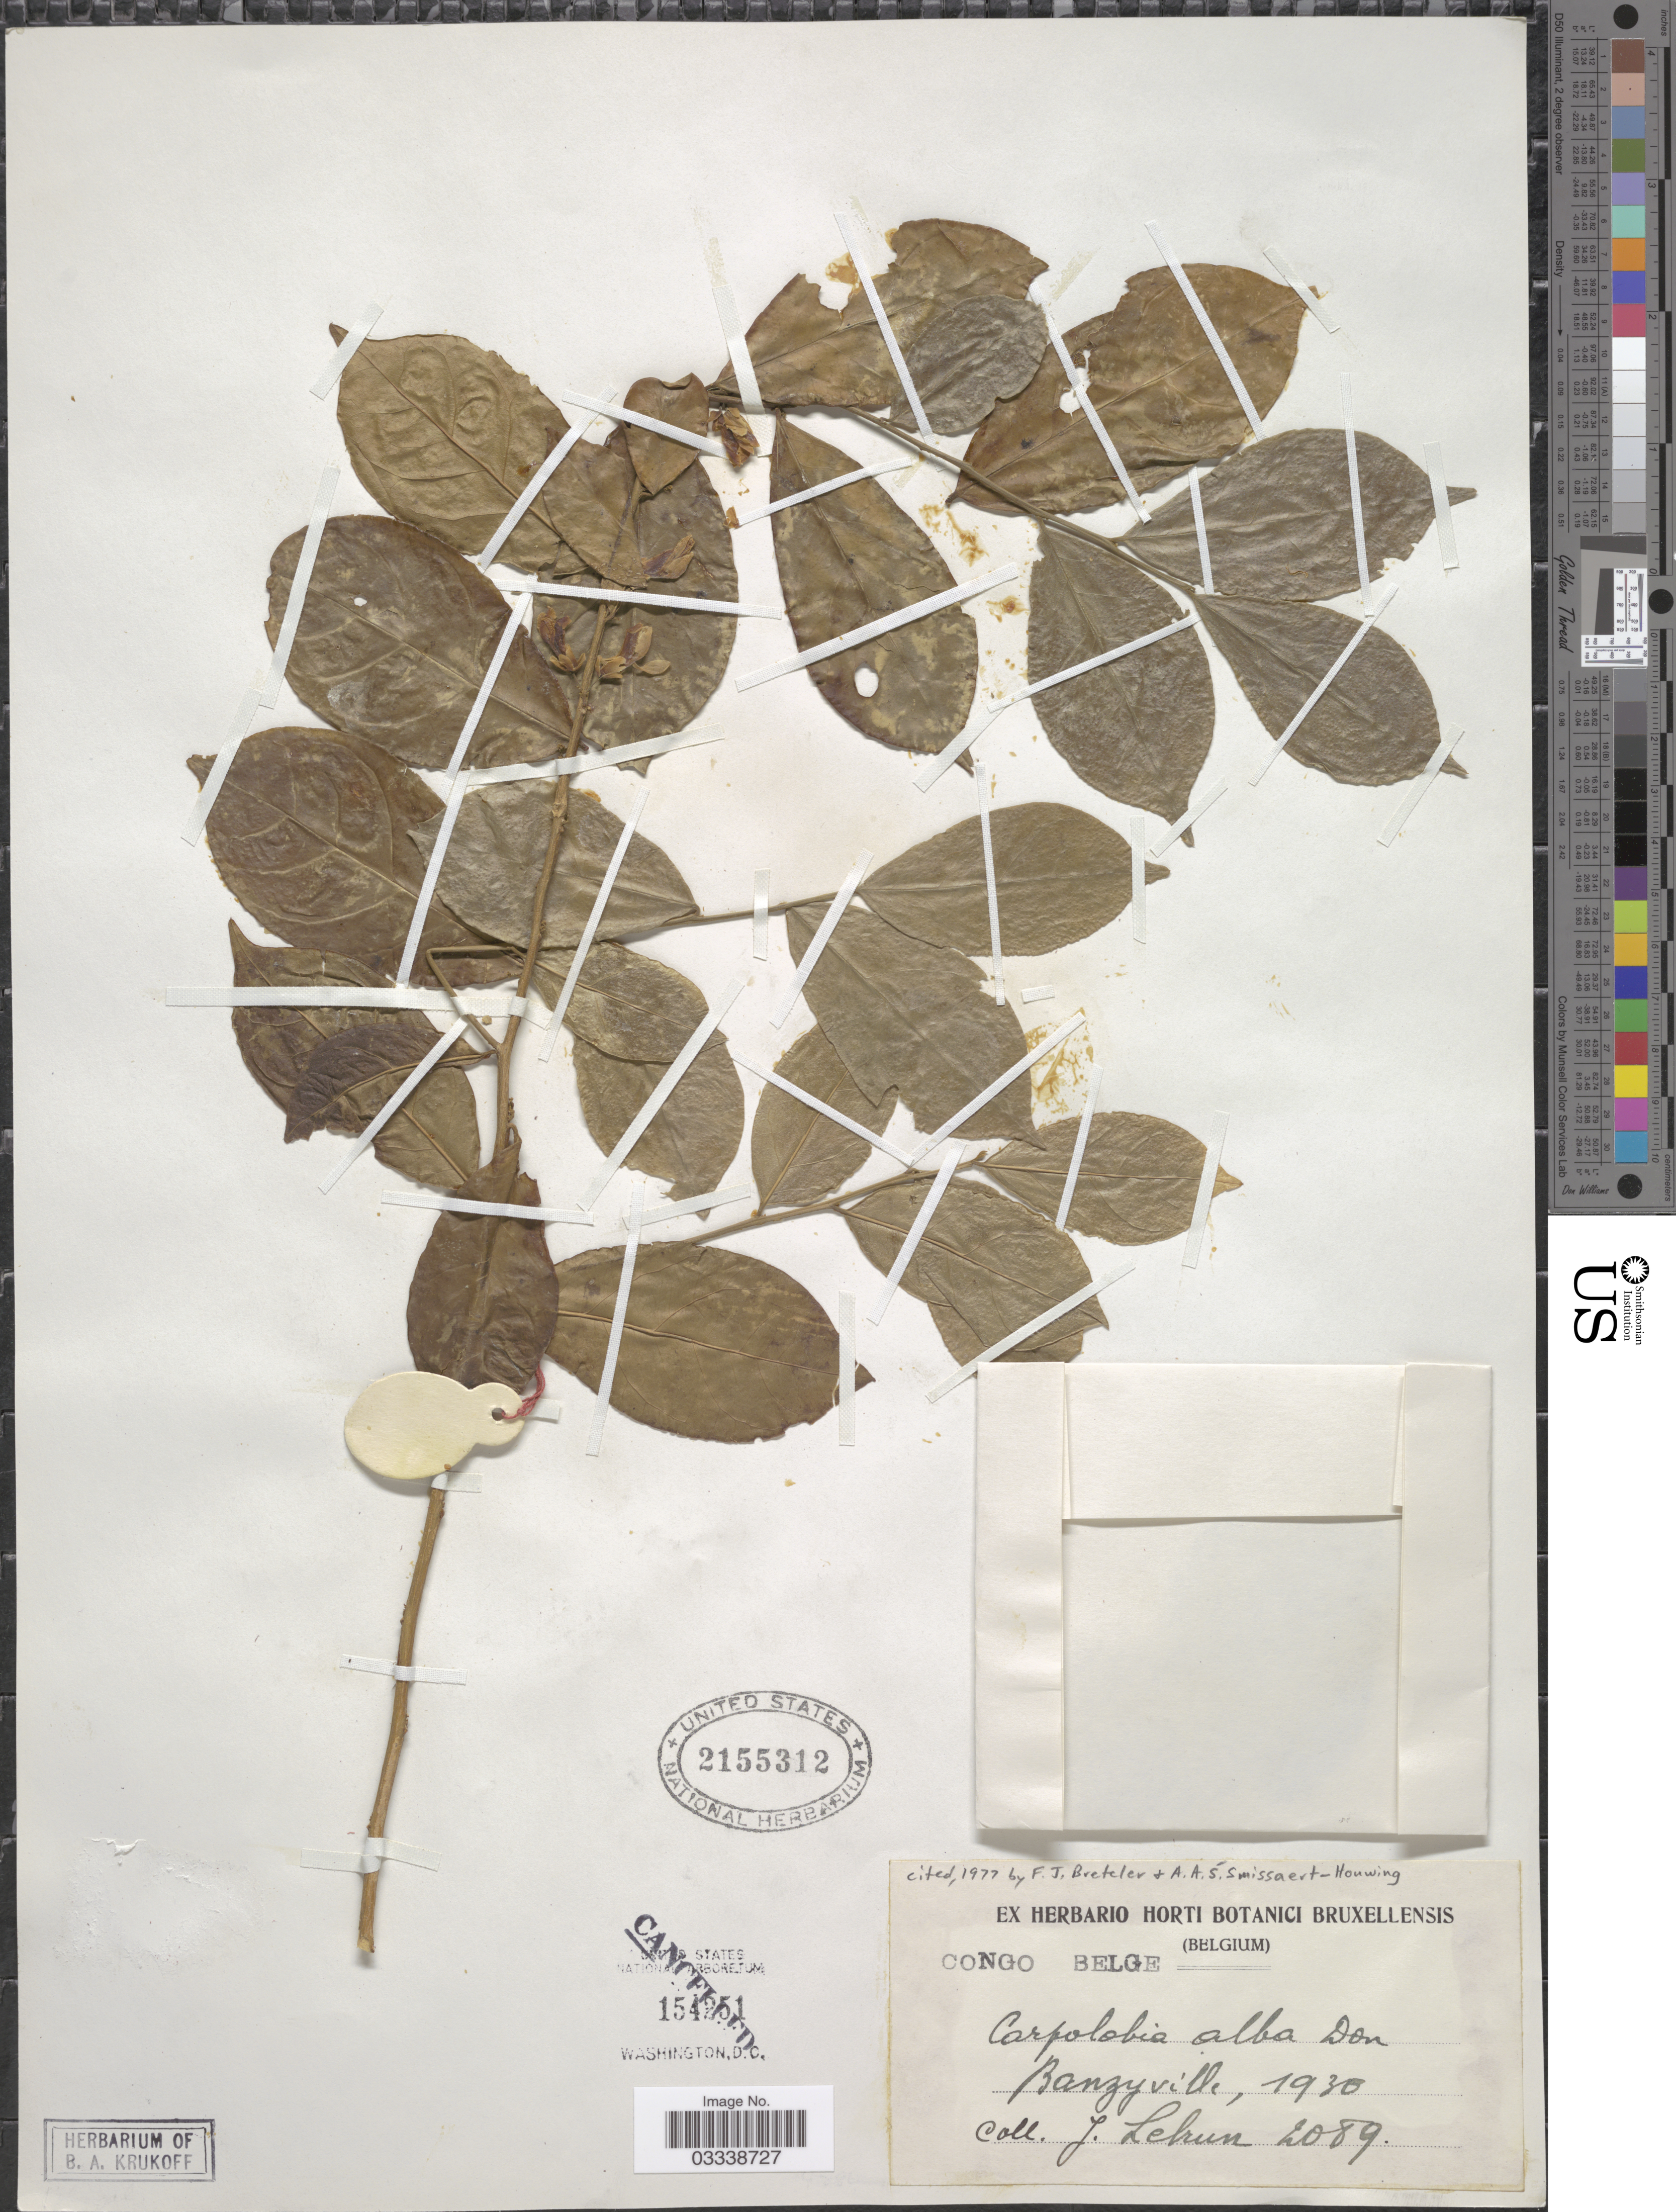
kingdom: Plantae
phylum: Tracheophyta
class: Magnoliopsida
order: Fabales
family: Polygalaceae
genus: Carpolobia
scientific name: Carpolobia alba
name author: G. Don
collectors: J. A. Lebrun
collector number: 2089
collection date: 1930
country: Congo, Democratic Republic of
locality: Congo Belge. Banzyville.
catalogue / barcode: US 2155312